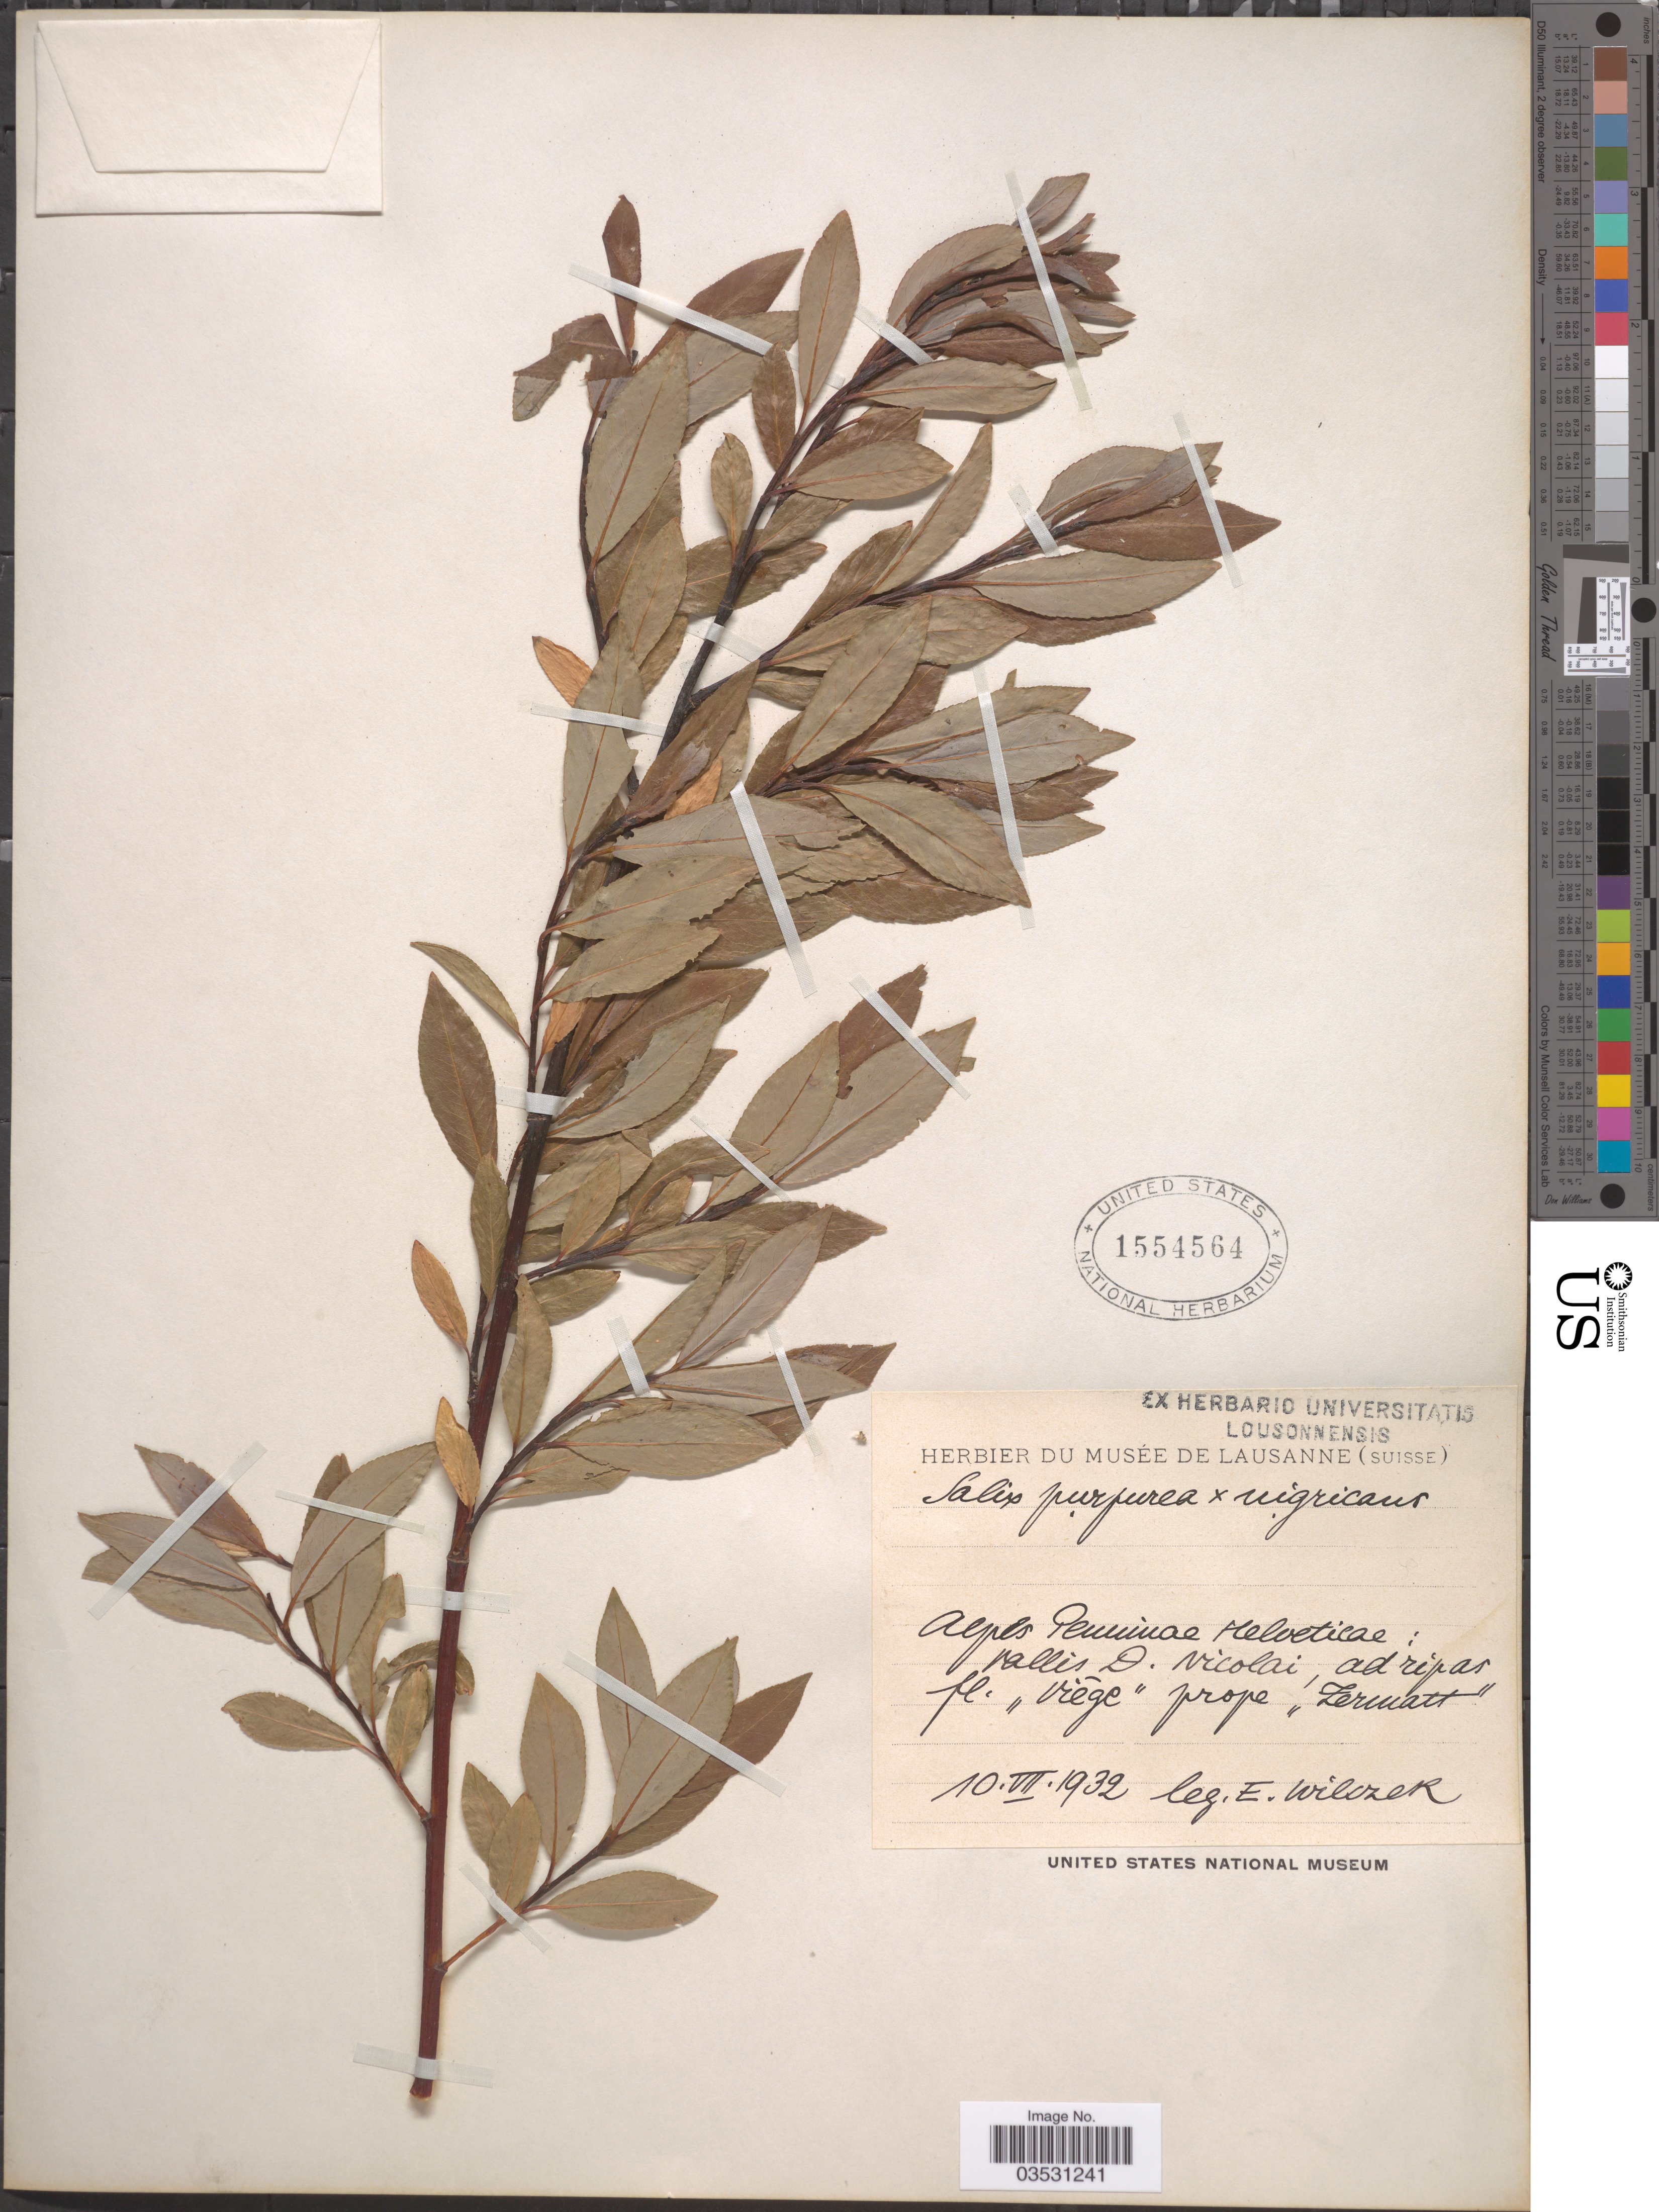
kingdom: Plantae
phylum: Tracheophyta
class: Magnoliopsida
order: Malpighiales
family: Salicaceae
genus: Salix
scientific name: Salix purpurea x S. nigricans Sm.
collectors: E. Wilczek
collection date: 1932-07-10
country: Switzerland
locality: Alpes Penninae Helveticae: Vallés D. vicolai, ad ripas fl. "Viége" prope "Zermatt".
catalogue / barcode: US 1554564